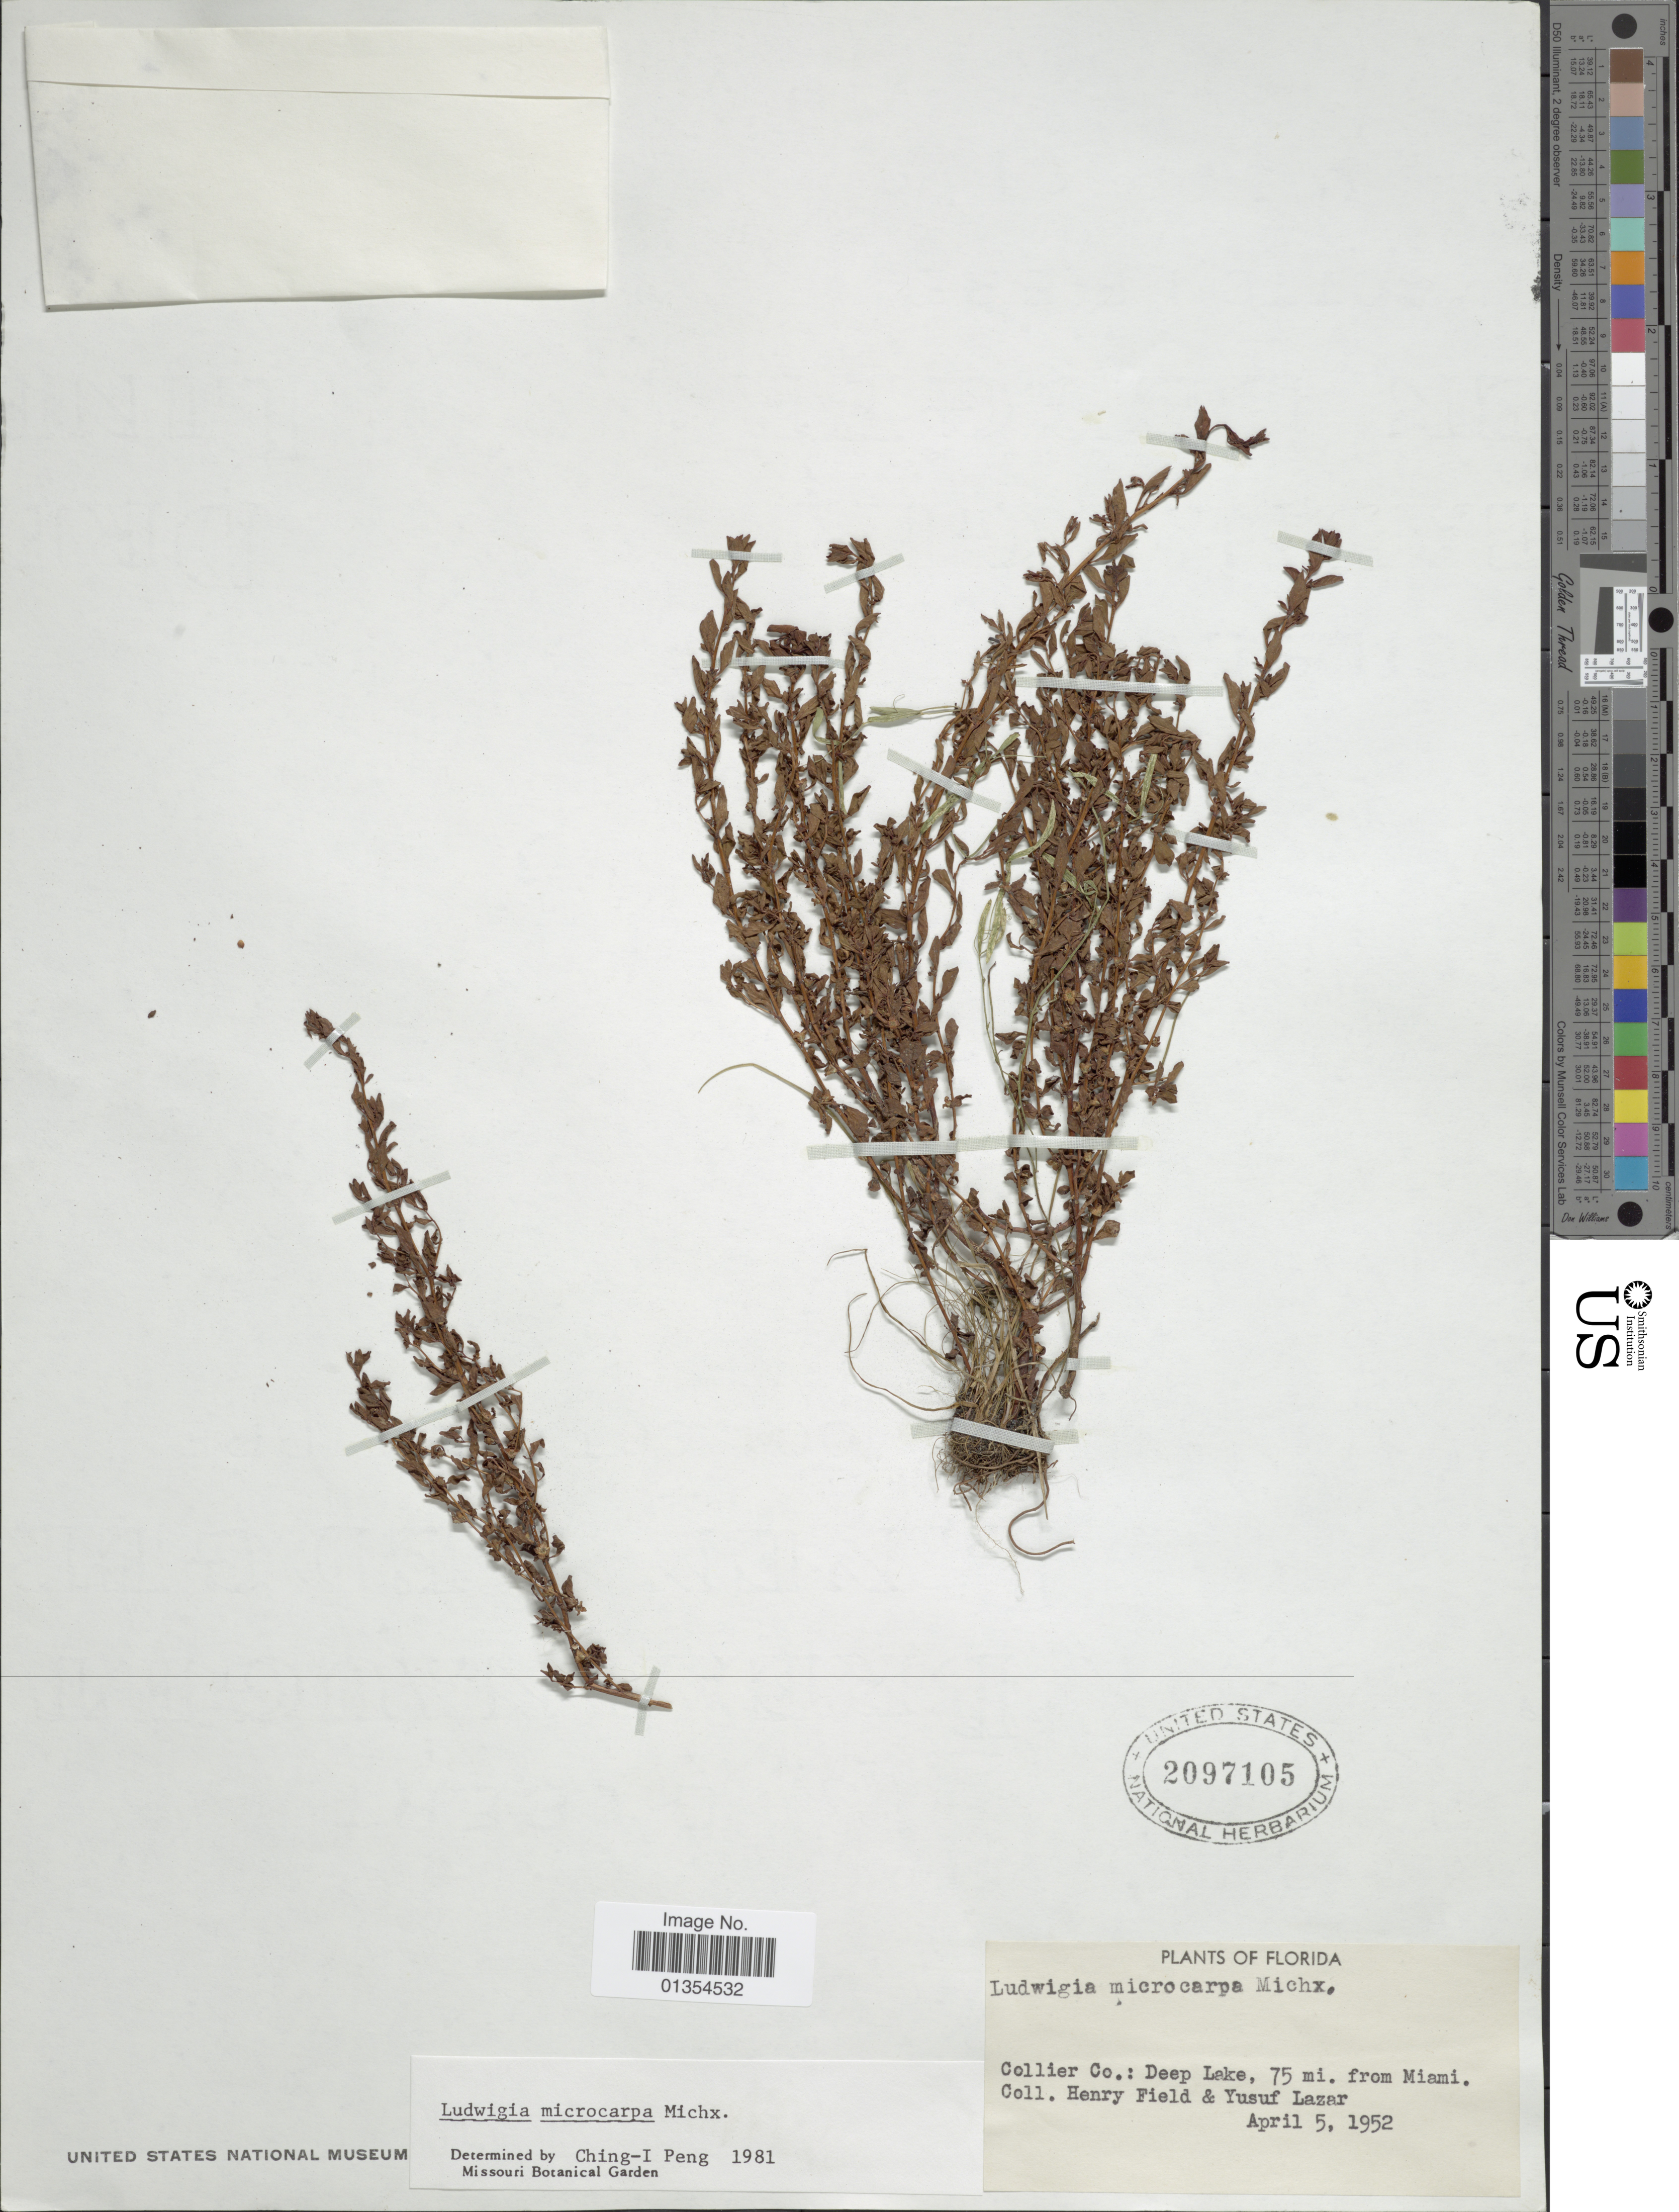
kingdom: Plantae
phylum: Tracheophyta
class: Magnoliopsida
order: Myrtales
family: Onagraceae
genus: Ludwigia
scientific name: Ludwigia microcarpa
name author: Michx.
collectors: H. Field & Y. Lazar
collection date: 1952-04-05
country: United States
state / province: Florida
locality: Collier Co.: Deep Lake, 75 mi. from Miami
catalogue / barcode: US 2097105